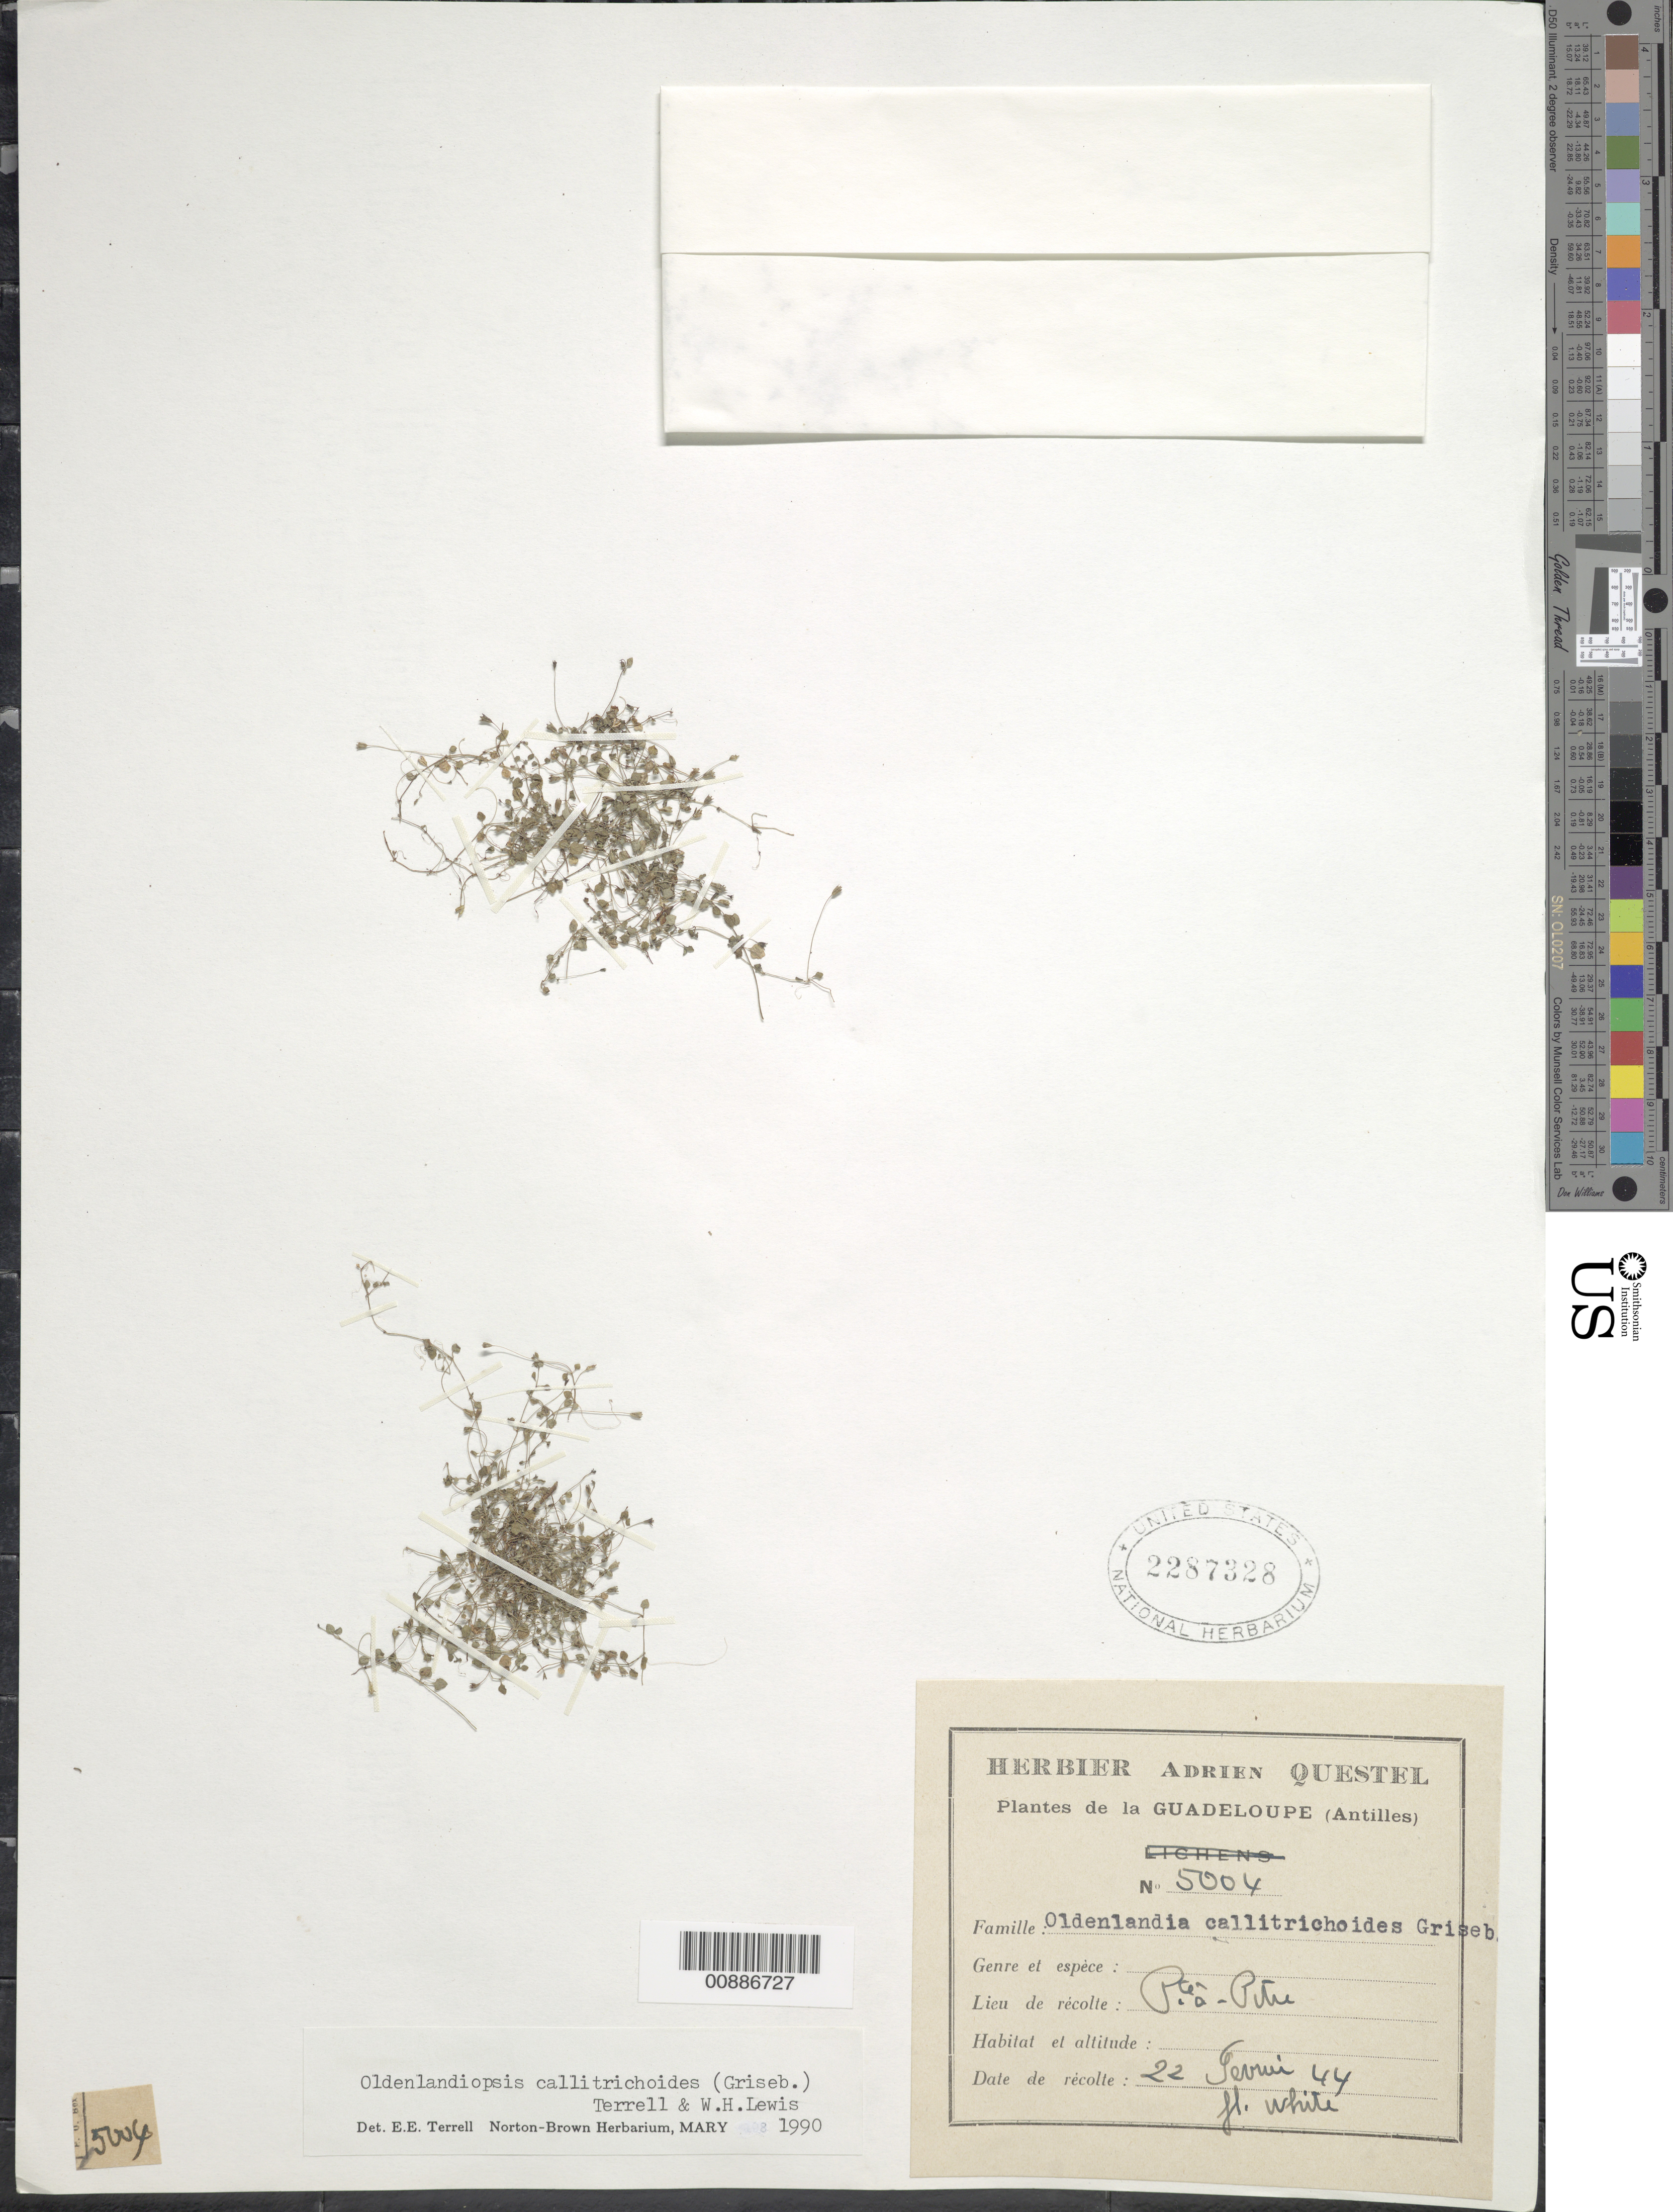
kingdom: Plantae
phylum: Tracheophyta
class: Magnoliopsida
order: Gentianales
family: Rubiaceae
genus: Oldenlandiopsis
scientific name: Oldenlandiopsis callitrichoides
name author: (Griseb.) Terrell & W.H. Lewis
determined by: Terrell, E. E.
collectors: A. Questel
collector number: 5004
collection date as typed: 22 Feb 1944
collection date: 1944-02-22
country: Guadeloupe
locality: Pte.-à-Pitre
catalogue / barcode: US 2287328